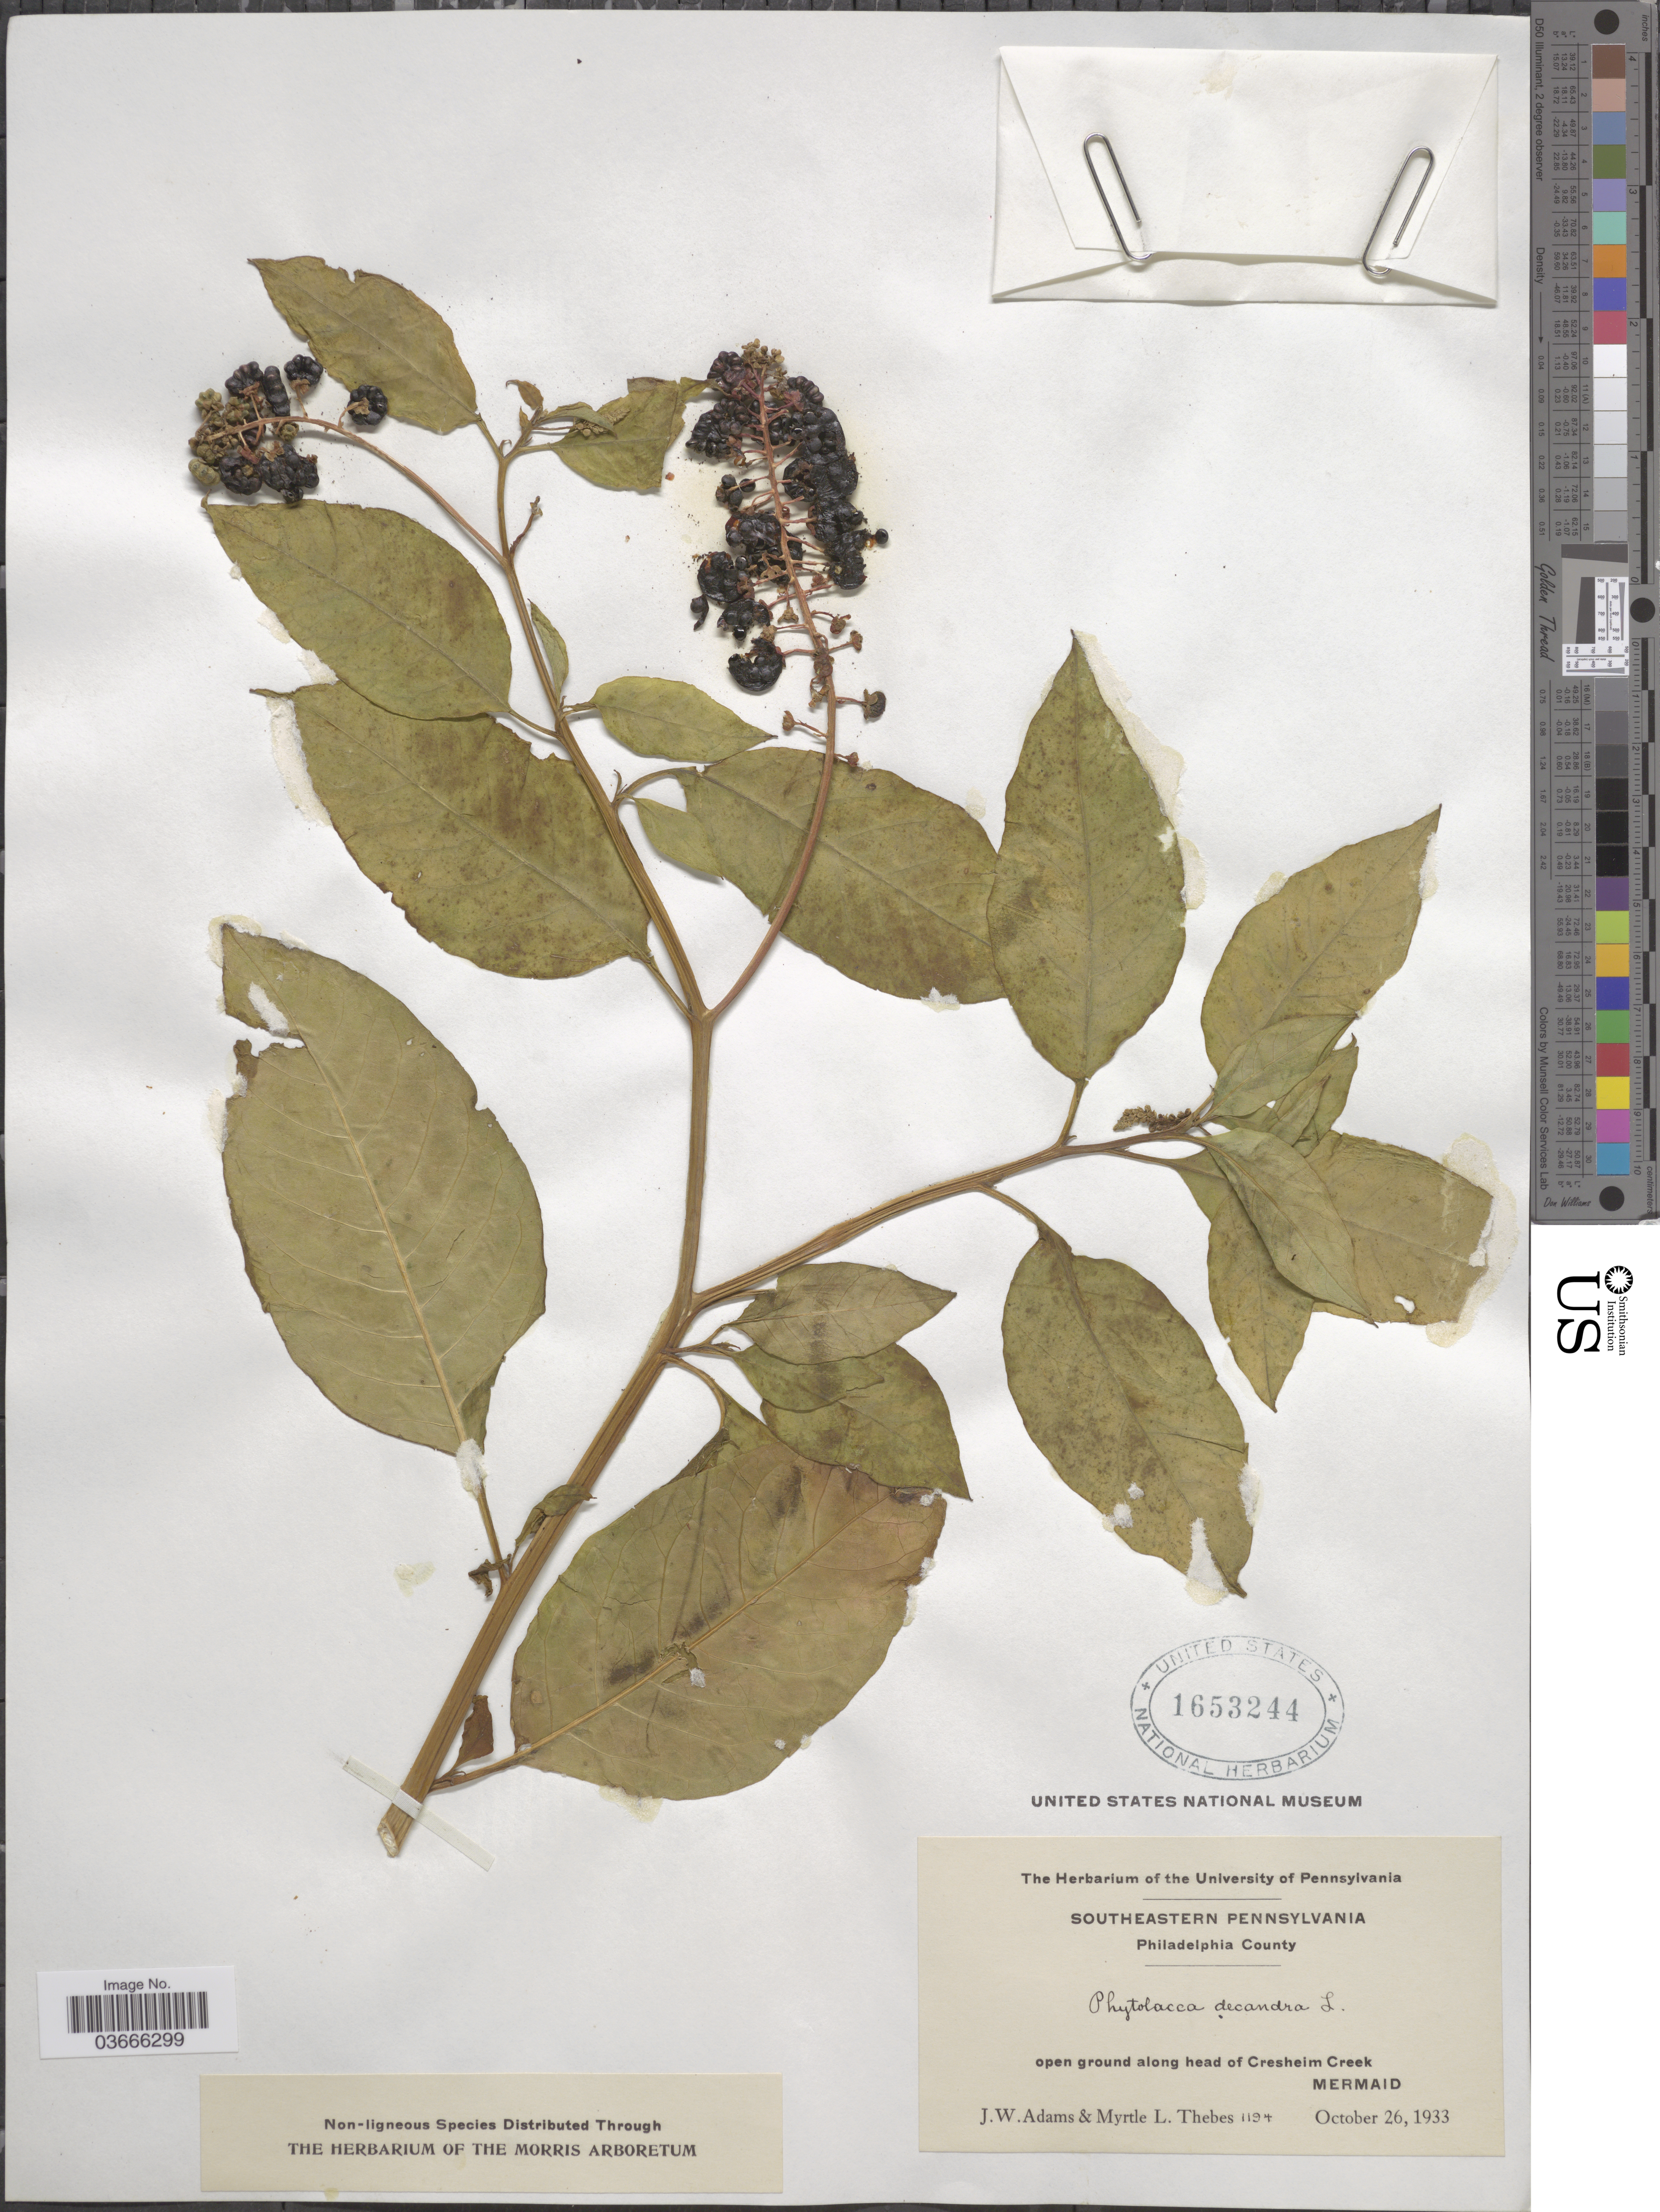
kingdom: Plantae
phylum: Tracheophyta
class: Magnoliopsida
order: Caryophyllales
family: Phytolaccaceae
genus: Phytolacca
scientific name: Phytolacca americana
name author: L.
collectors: J. Adams & M. Thebes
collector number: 1194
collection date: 1933-10-26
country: United States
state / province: Pennsylvania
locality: Southeastern Pennsylvania. Philadelphia County. Open ground along head of Cresheim Creek. Mermaid.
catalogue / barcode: US 1653244